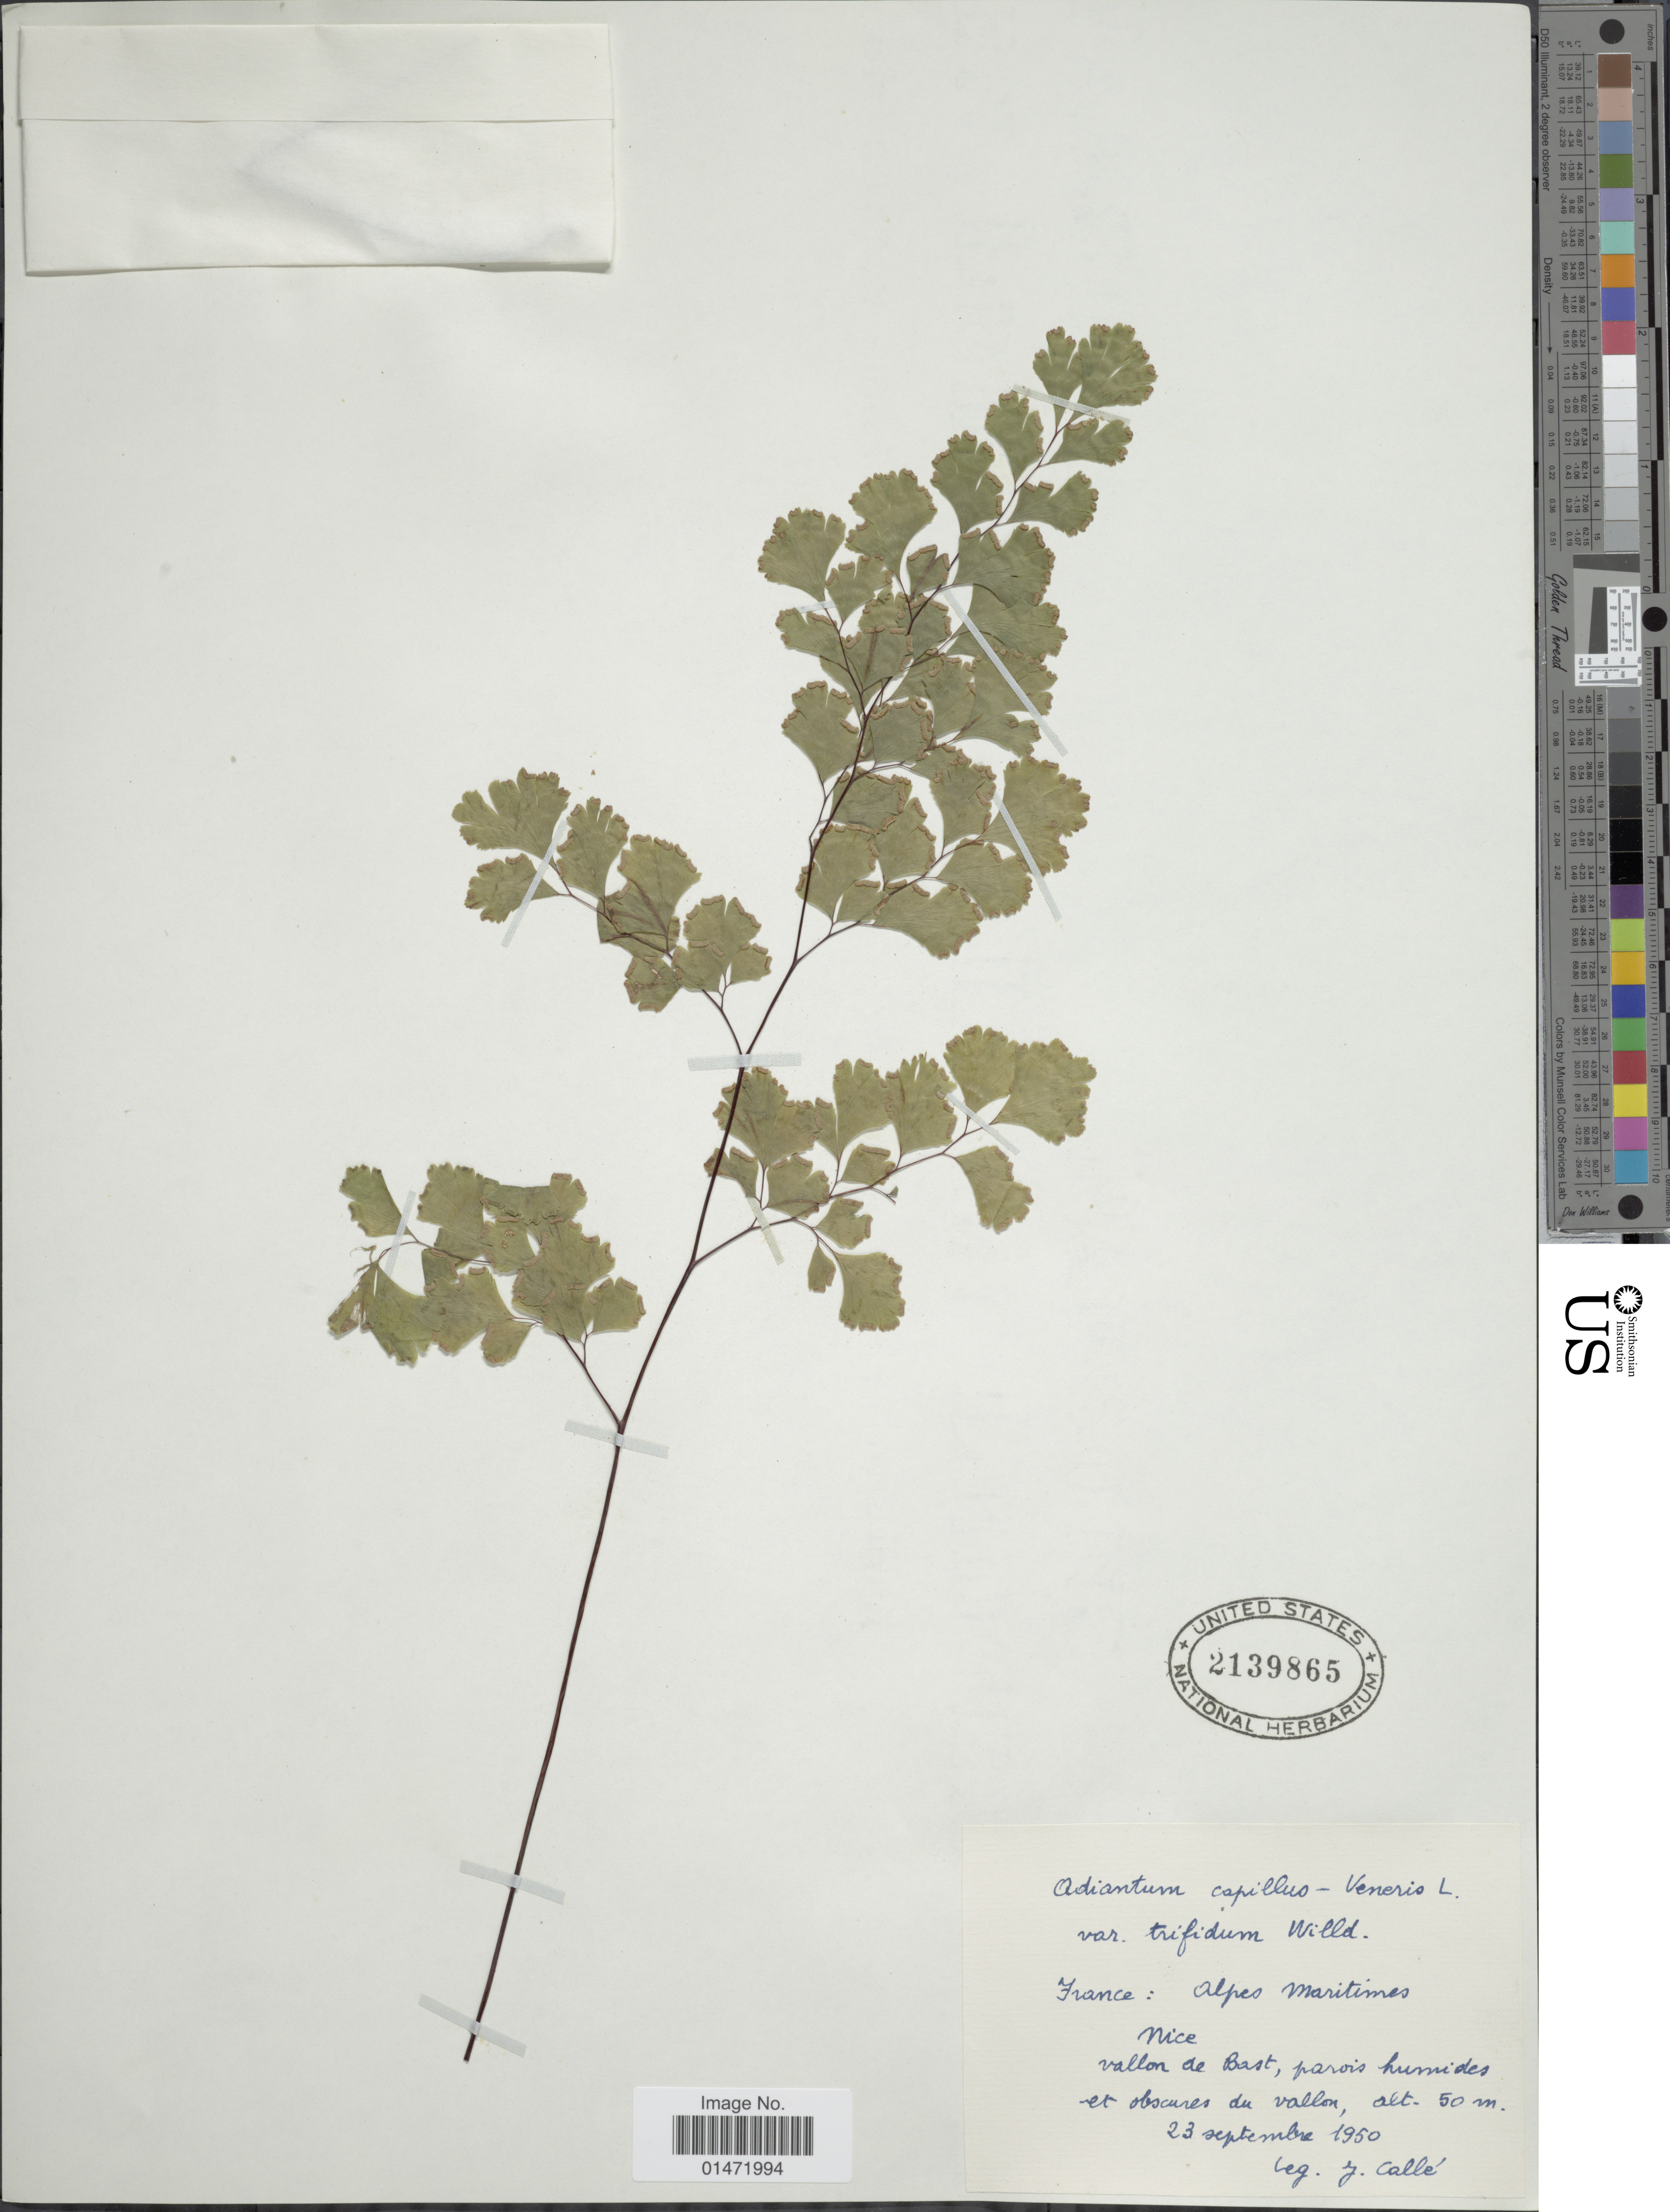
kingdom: Plantae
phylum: Tracheophyta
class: Polypodiopsida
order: Polypodiales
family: Pteridaceae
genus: Adiantum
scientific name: Adiantum capillus-veneris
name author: L.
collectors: Calle, J.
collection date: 1950-09-23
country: France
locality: Alpes Maritimes. Nice vallon de Bast, parois humides et obscures du vallon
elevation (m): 50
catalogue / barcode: US 2139865